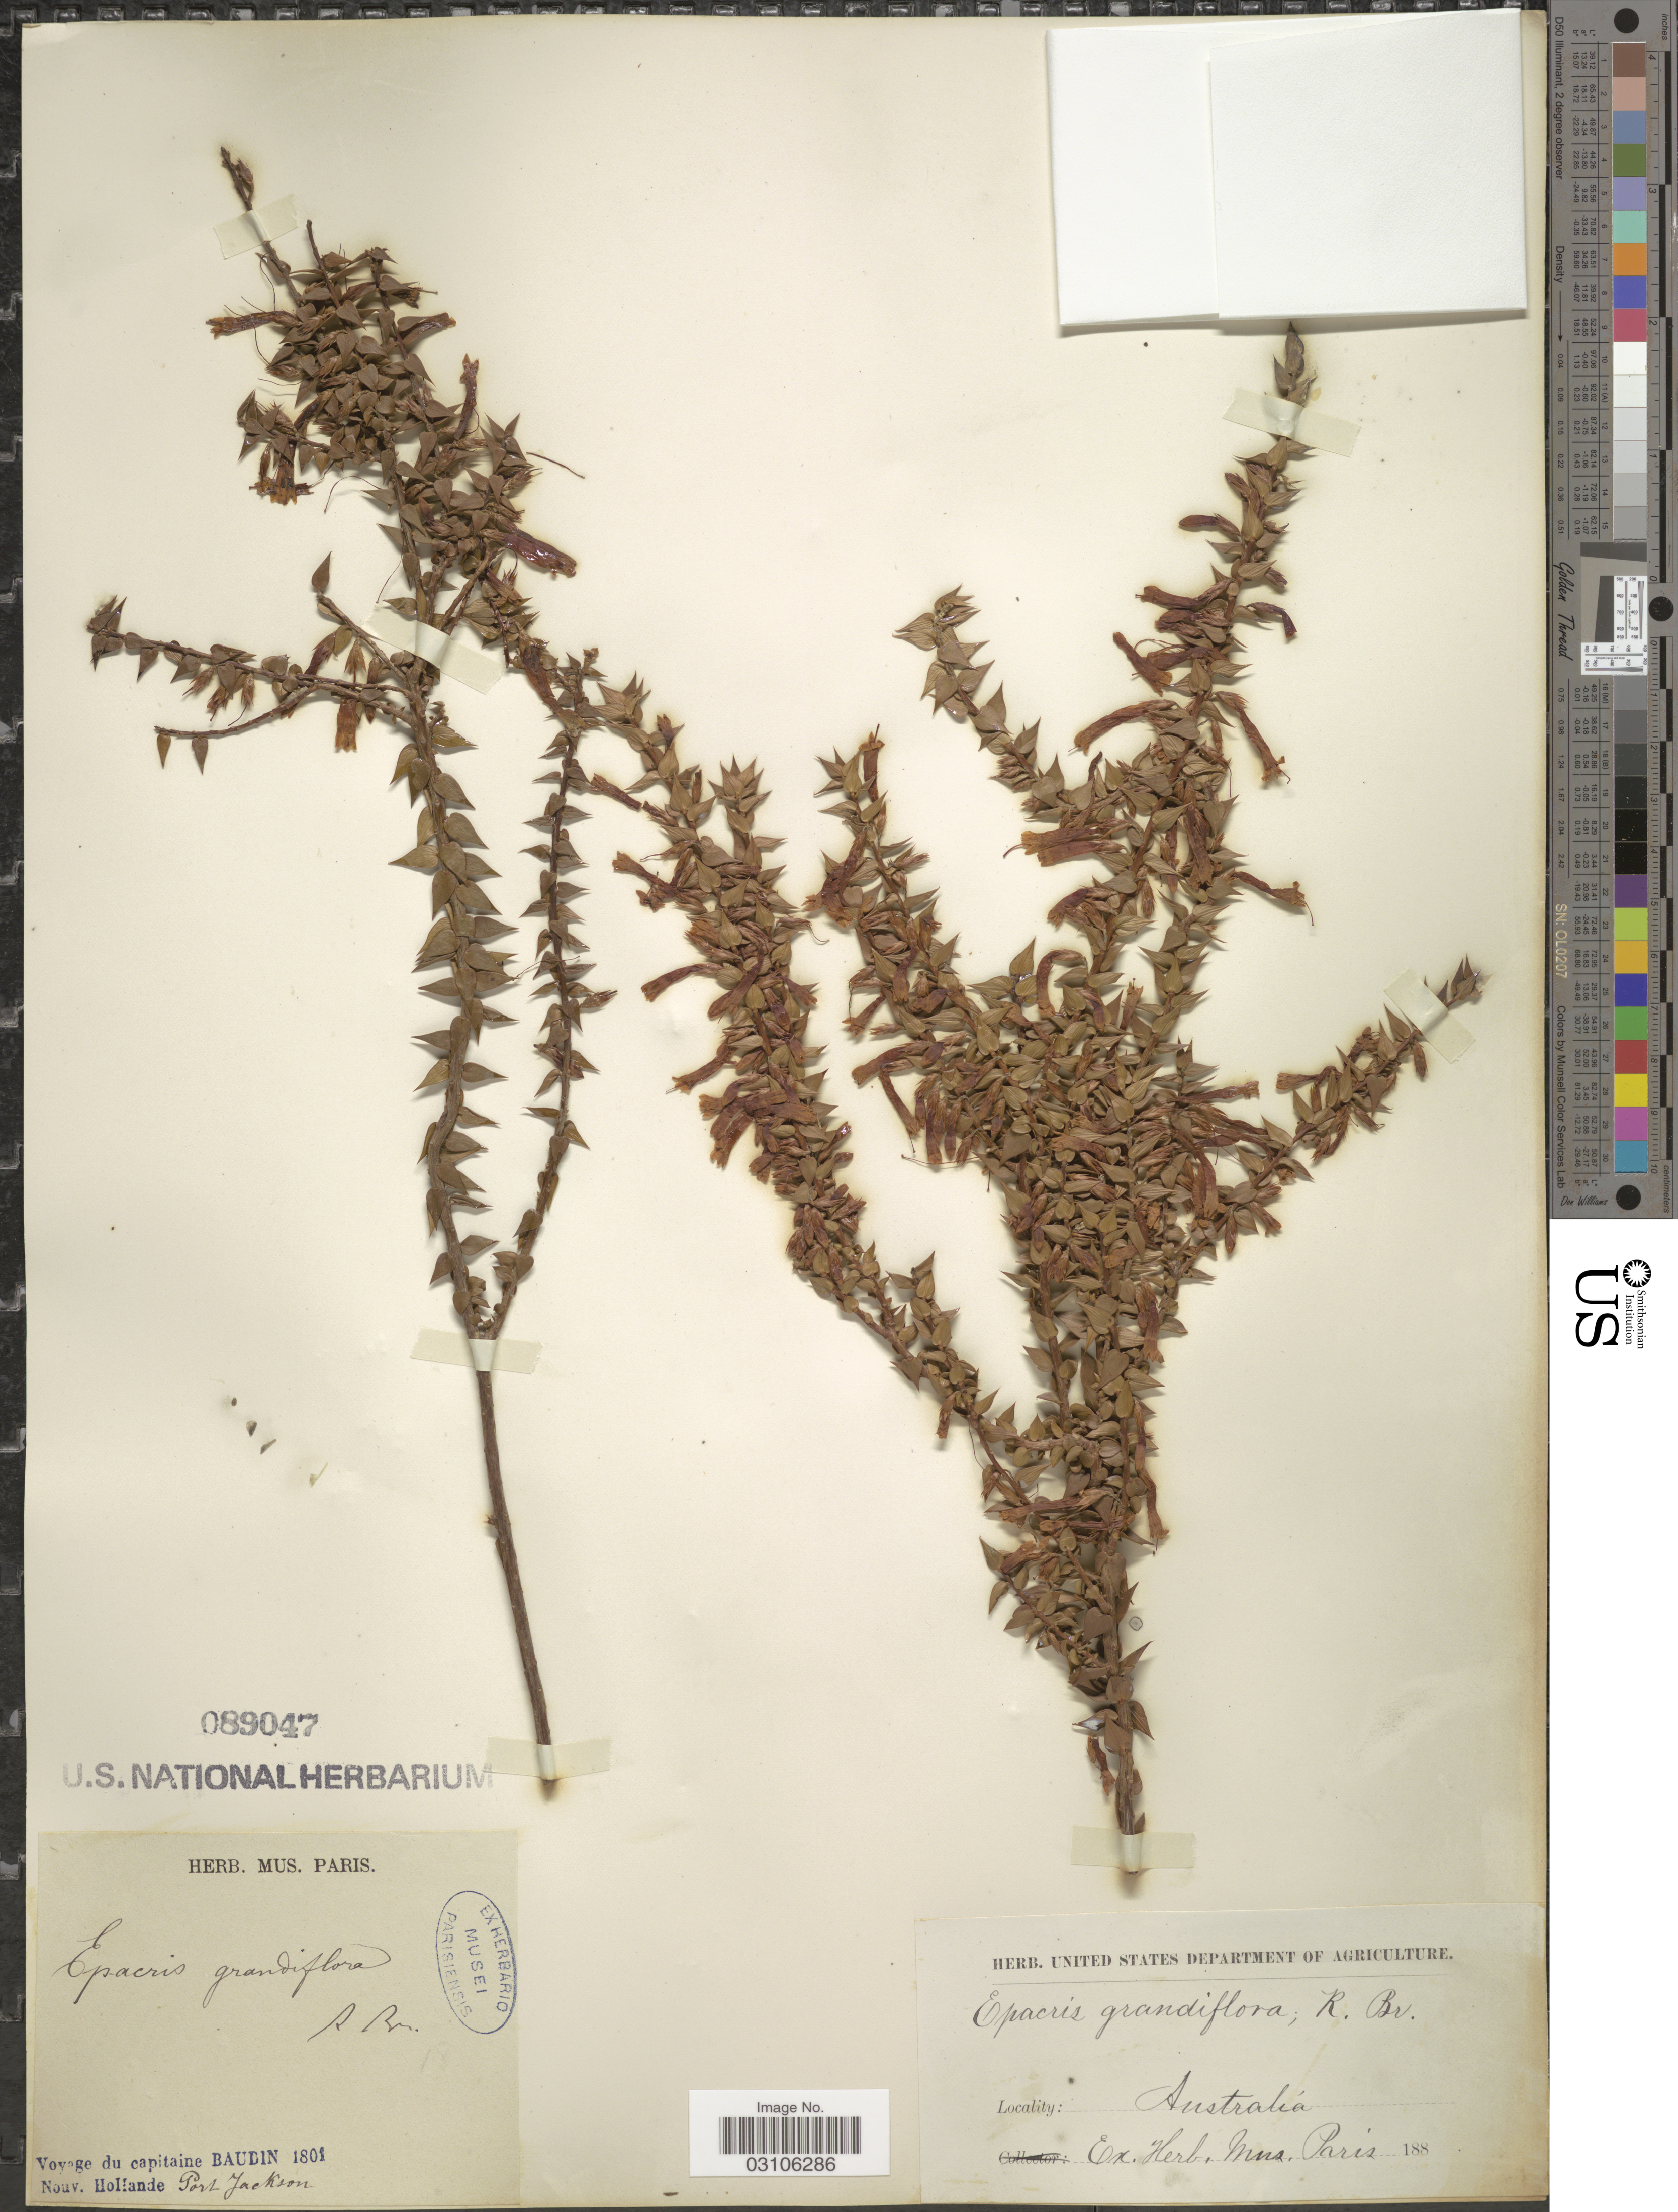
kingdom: Plantae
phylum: Tracheophyta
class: Magnoliopsida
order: Ericales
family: Ericaceae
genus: Epacris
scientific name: Epacris grandiflora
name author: Willd.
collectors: T. Baudin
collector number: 1801?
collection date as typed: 188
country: Australia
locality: Nouv. Hollande, Port Jackson.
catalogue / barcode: US 89047